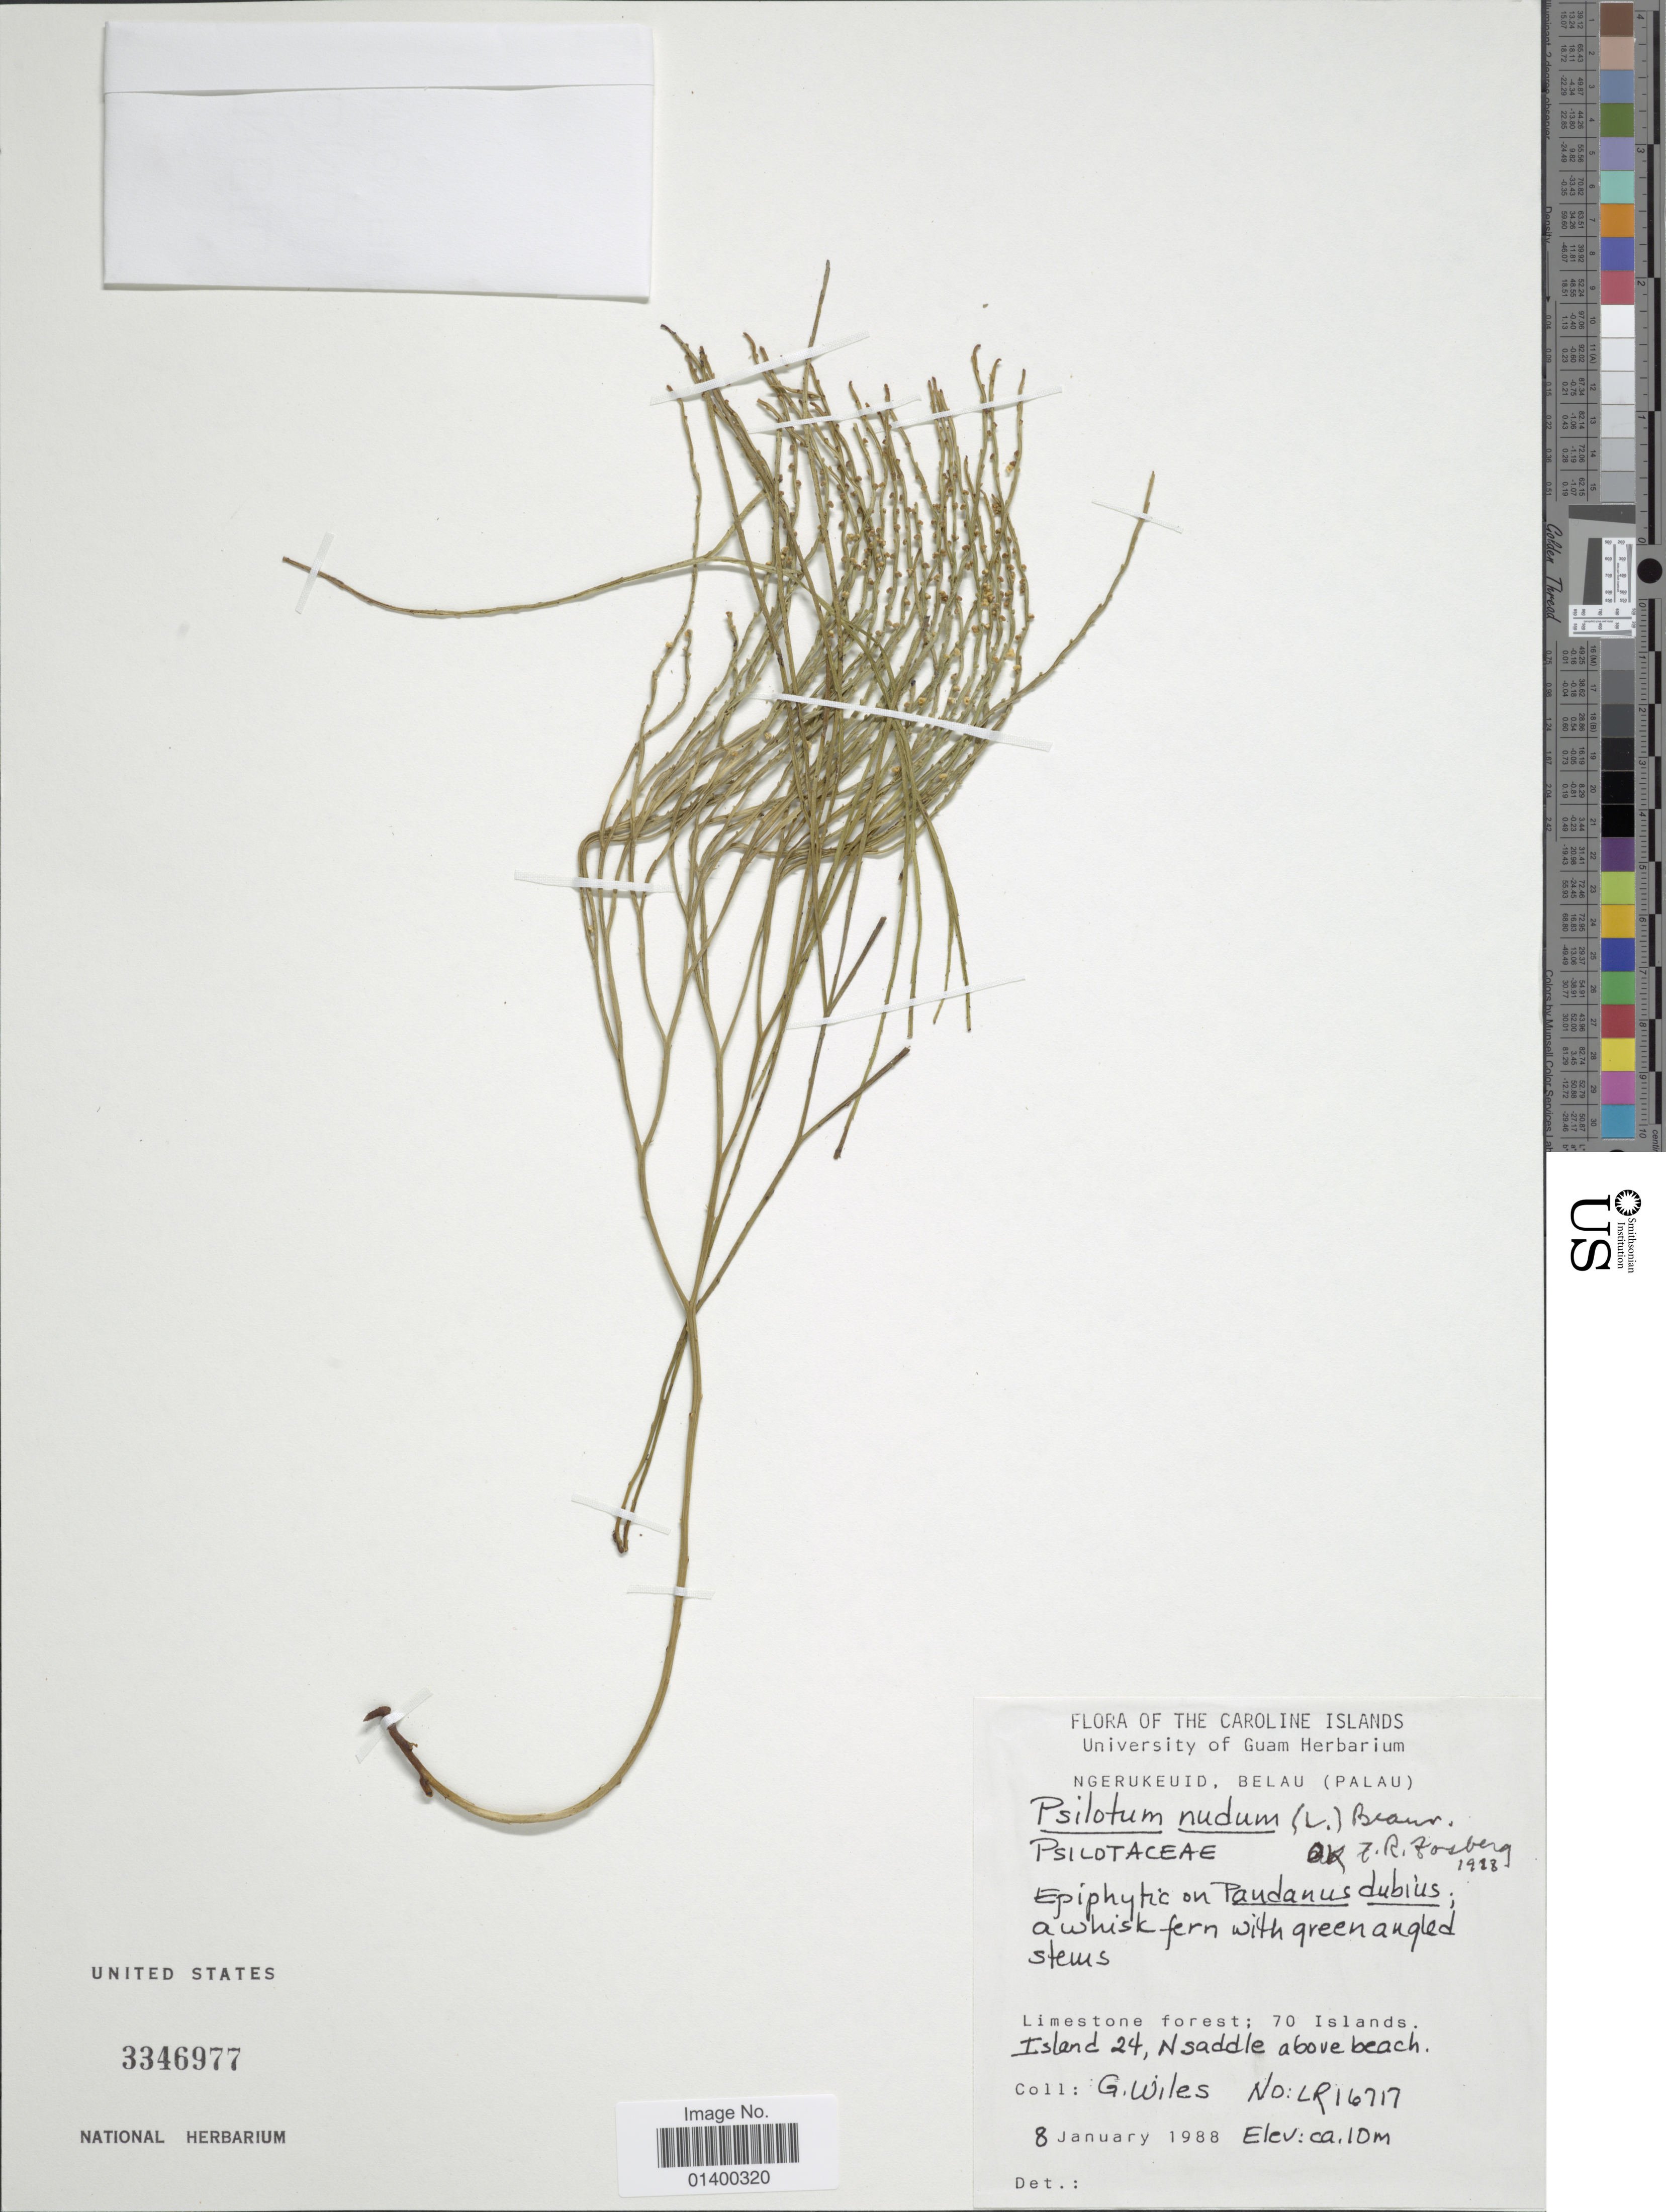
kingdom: Plantae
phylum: Tracheophyta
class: Polypodiopsida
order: Psilotales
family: Psilotaceae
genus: Psilotum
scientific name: Psilotum nudum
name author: (L.) P. Beauv.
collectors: G. Wiles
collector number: LR 16717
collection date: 1988-01-08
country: Micronesia, Federated States of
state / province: Palau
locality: Caroline Islands, Ngerukeud, Belau, limestone forest; 70 islands, island 24, N saddle above beach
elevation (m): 10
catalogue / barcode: US 3346977